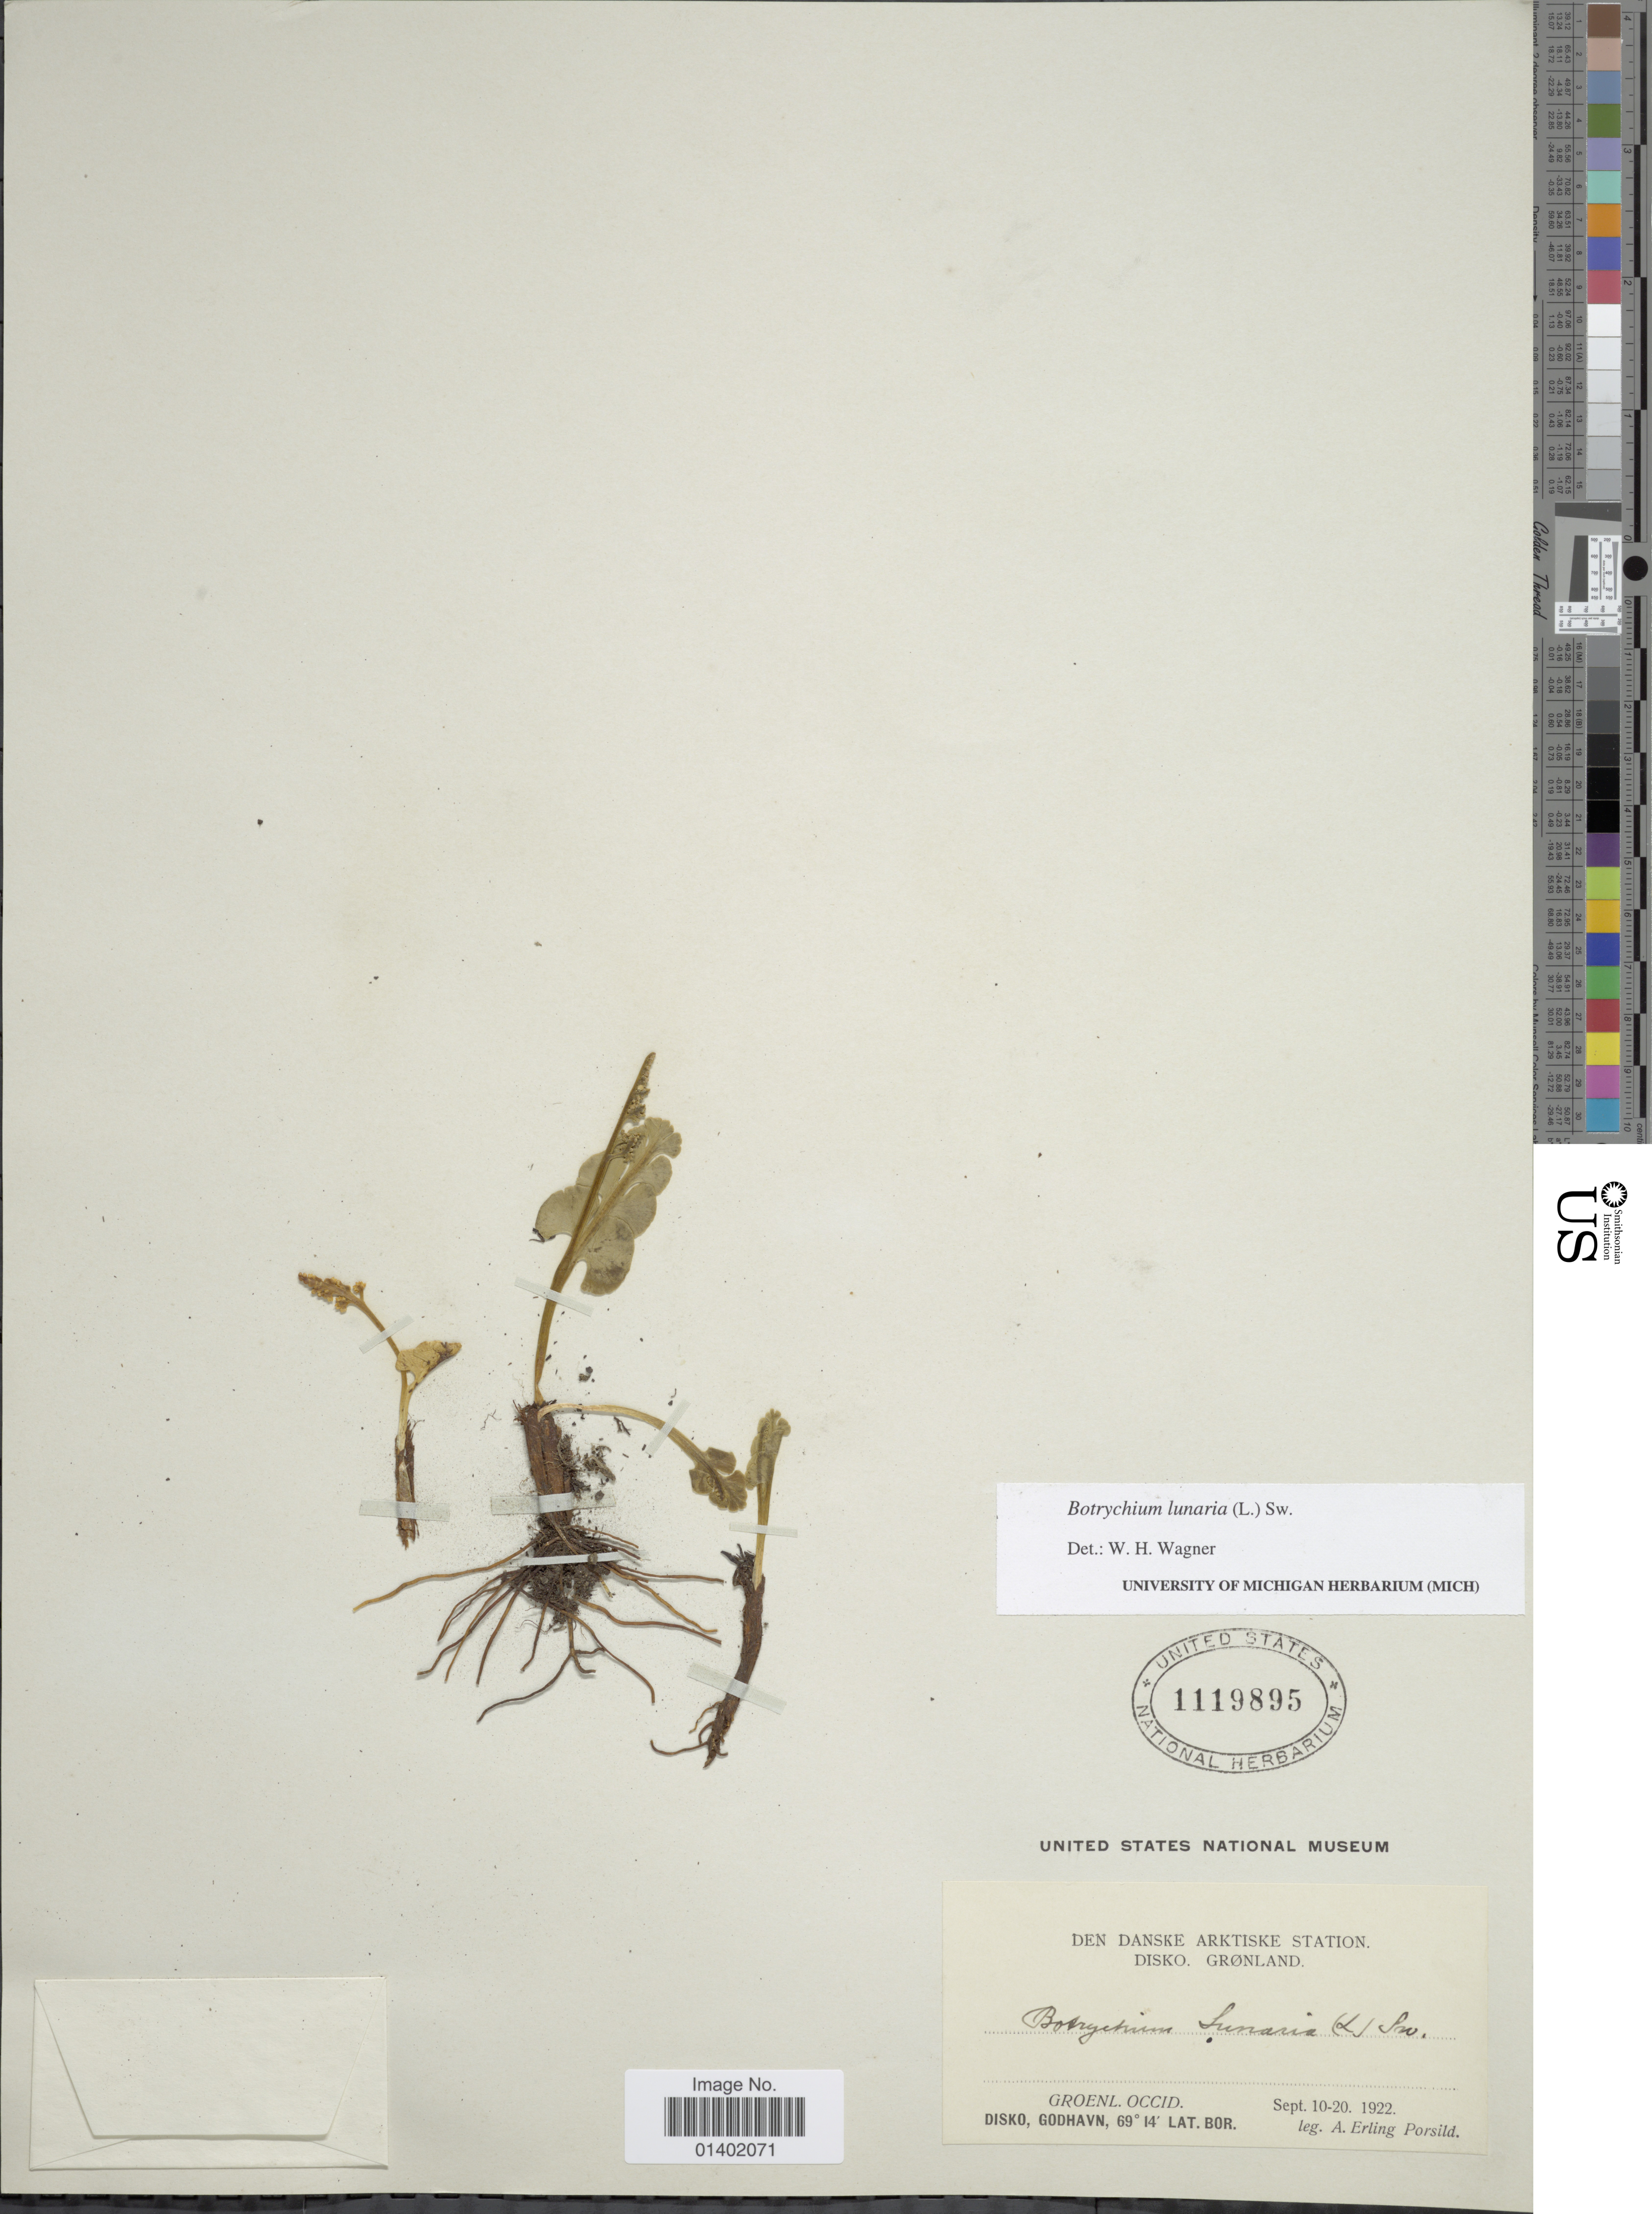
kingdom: Plantae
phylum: Tracheophyta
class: Polypodiopsida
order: Ophioglossales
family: Ophioglossaceae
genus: Botrychium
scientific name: Botrychium lunaria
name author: (L.) Sw.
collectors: A. E. Porsild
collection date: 1922-09-10/1922-09-20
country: Greenland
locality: Groenl. Occid. Disko, Godhavn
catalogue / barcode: US 1119895